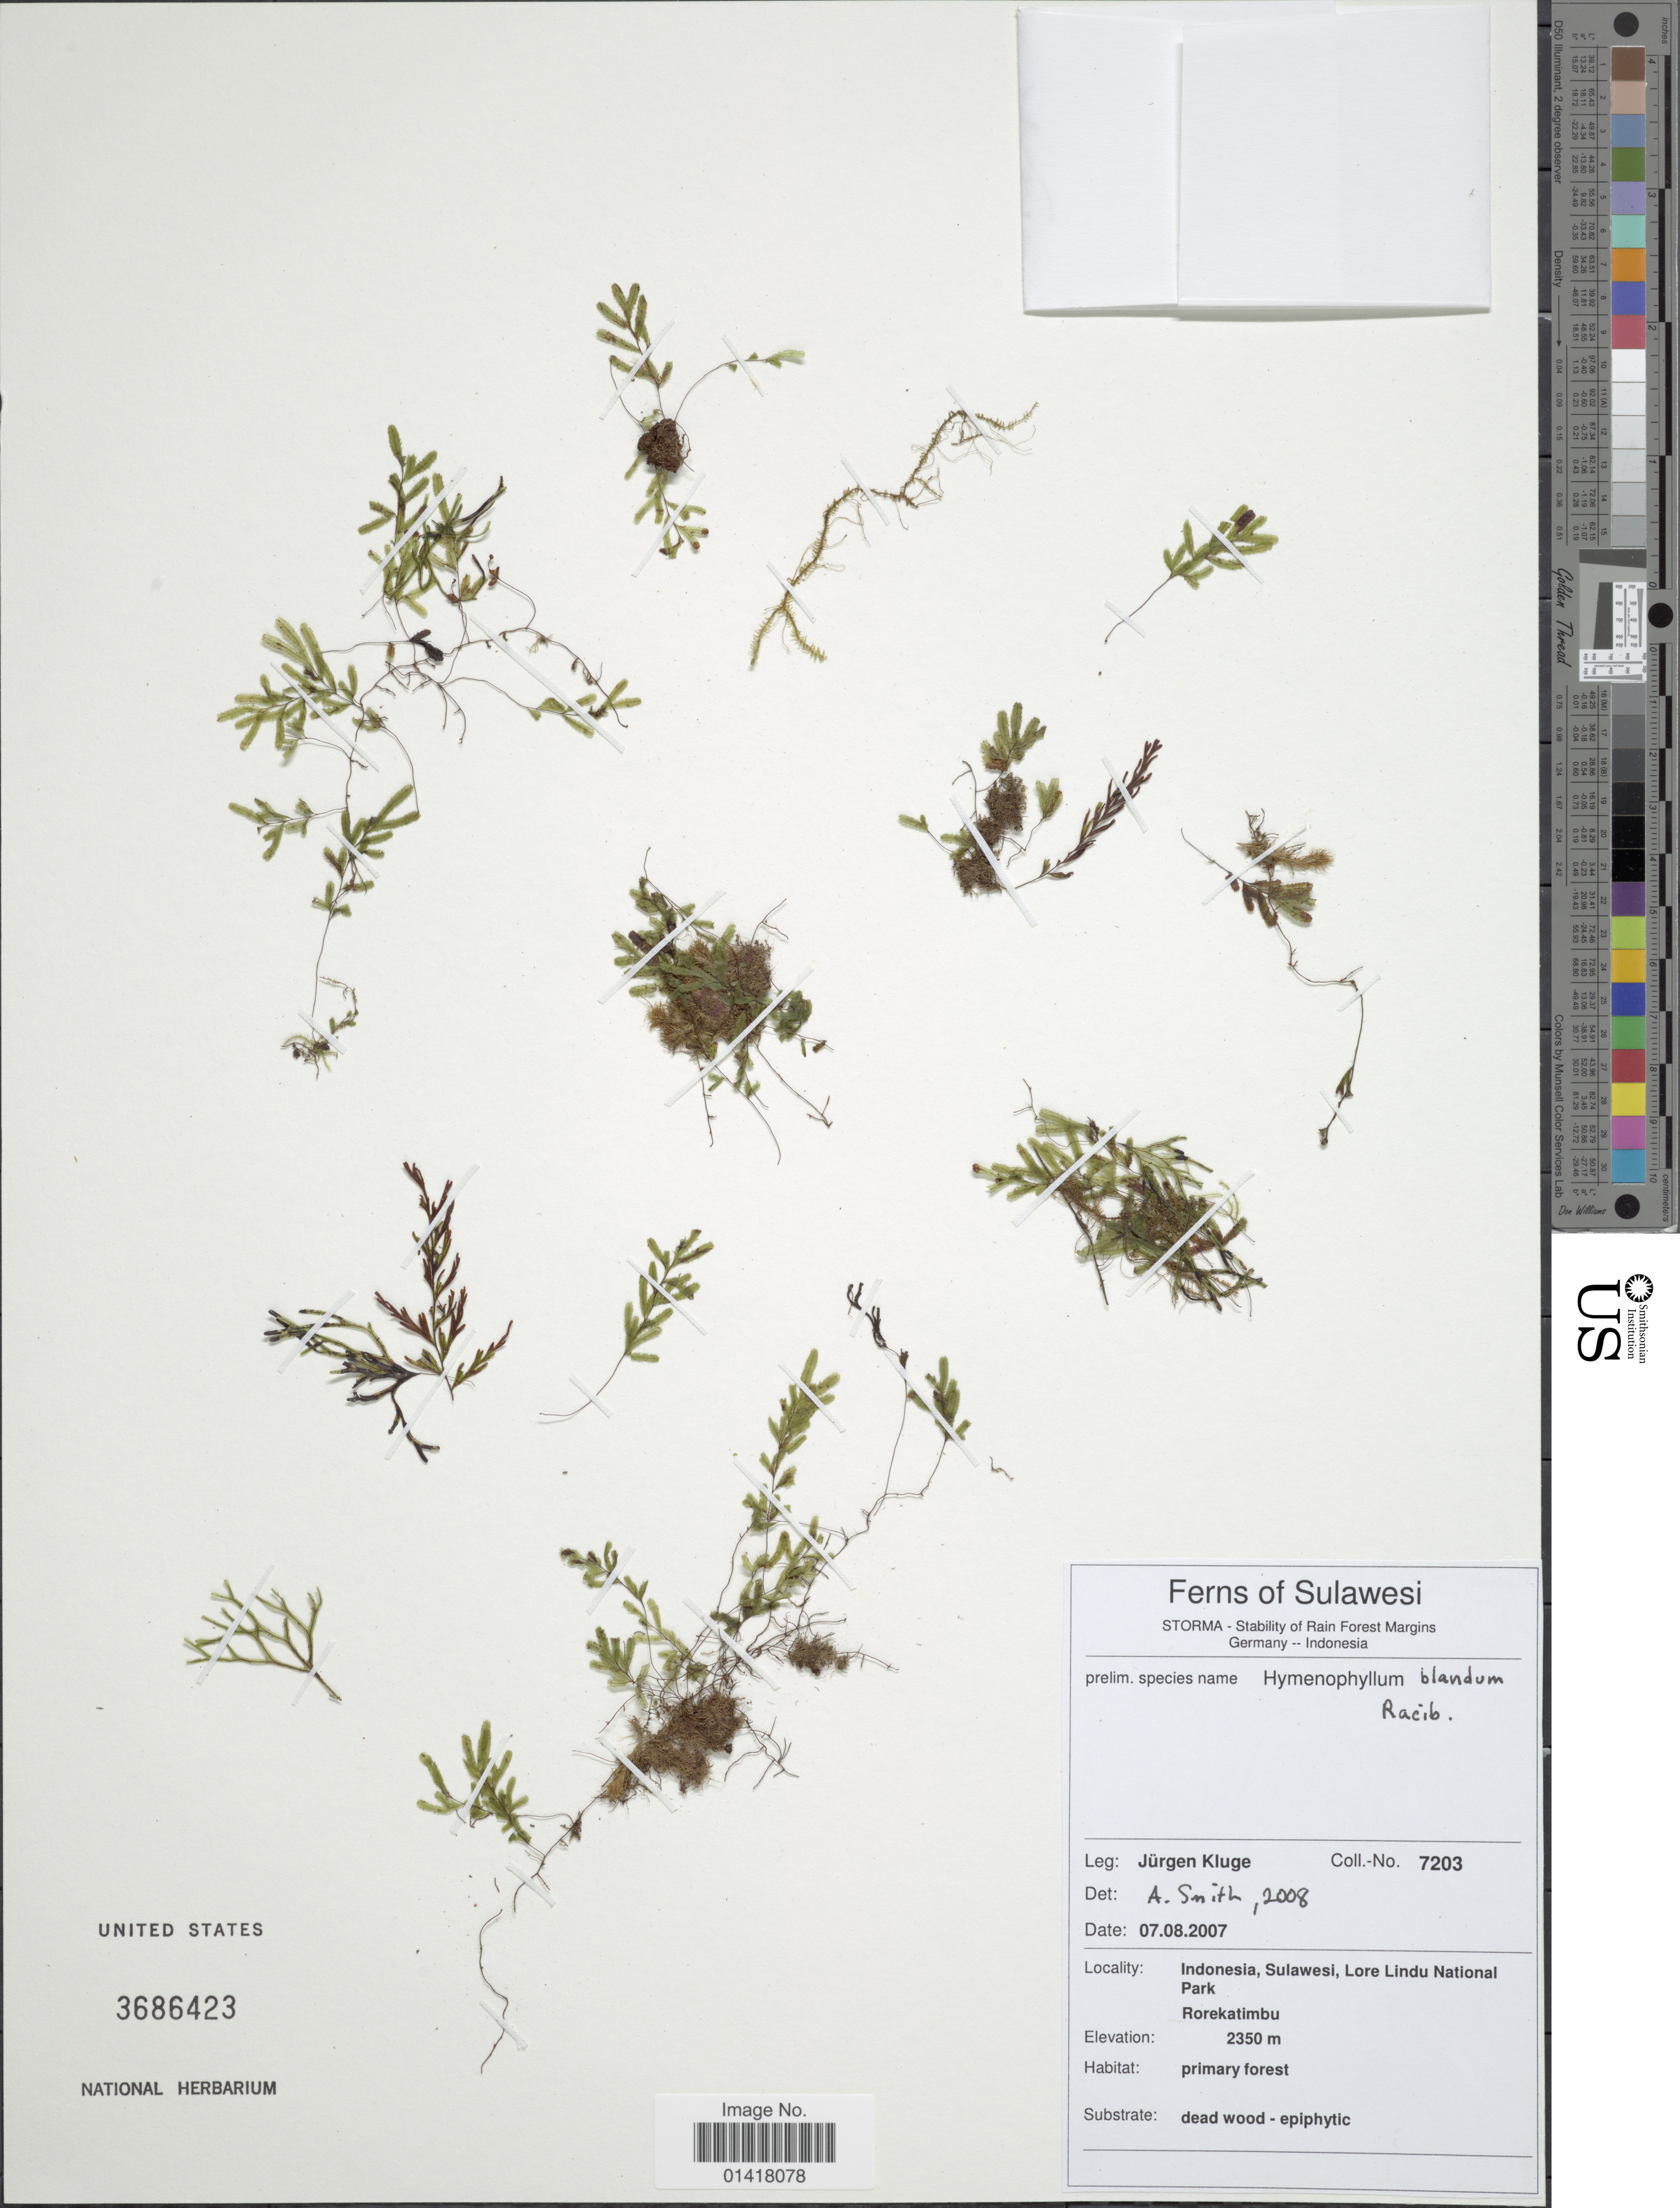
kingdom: Plantae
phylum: Tracheophyta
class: Polypodiopsida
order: Hymenophyllales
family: Hymenophyllaceae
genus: Hymenophyllum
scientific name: Hymenophyllum blandum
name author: Racib.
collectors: J. Kluge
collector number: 7203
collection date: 2007-08-07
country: Indonesia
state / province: Sulawesi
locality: Indonesia, Sulawesi, Lore Lindu National Park, Rorekatimbu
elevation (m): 2350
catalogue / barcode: US 3686423